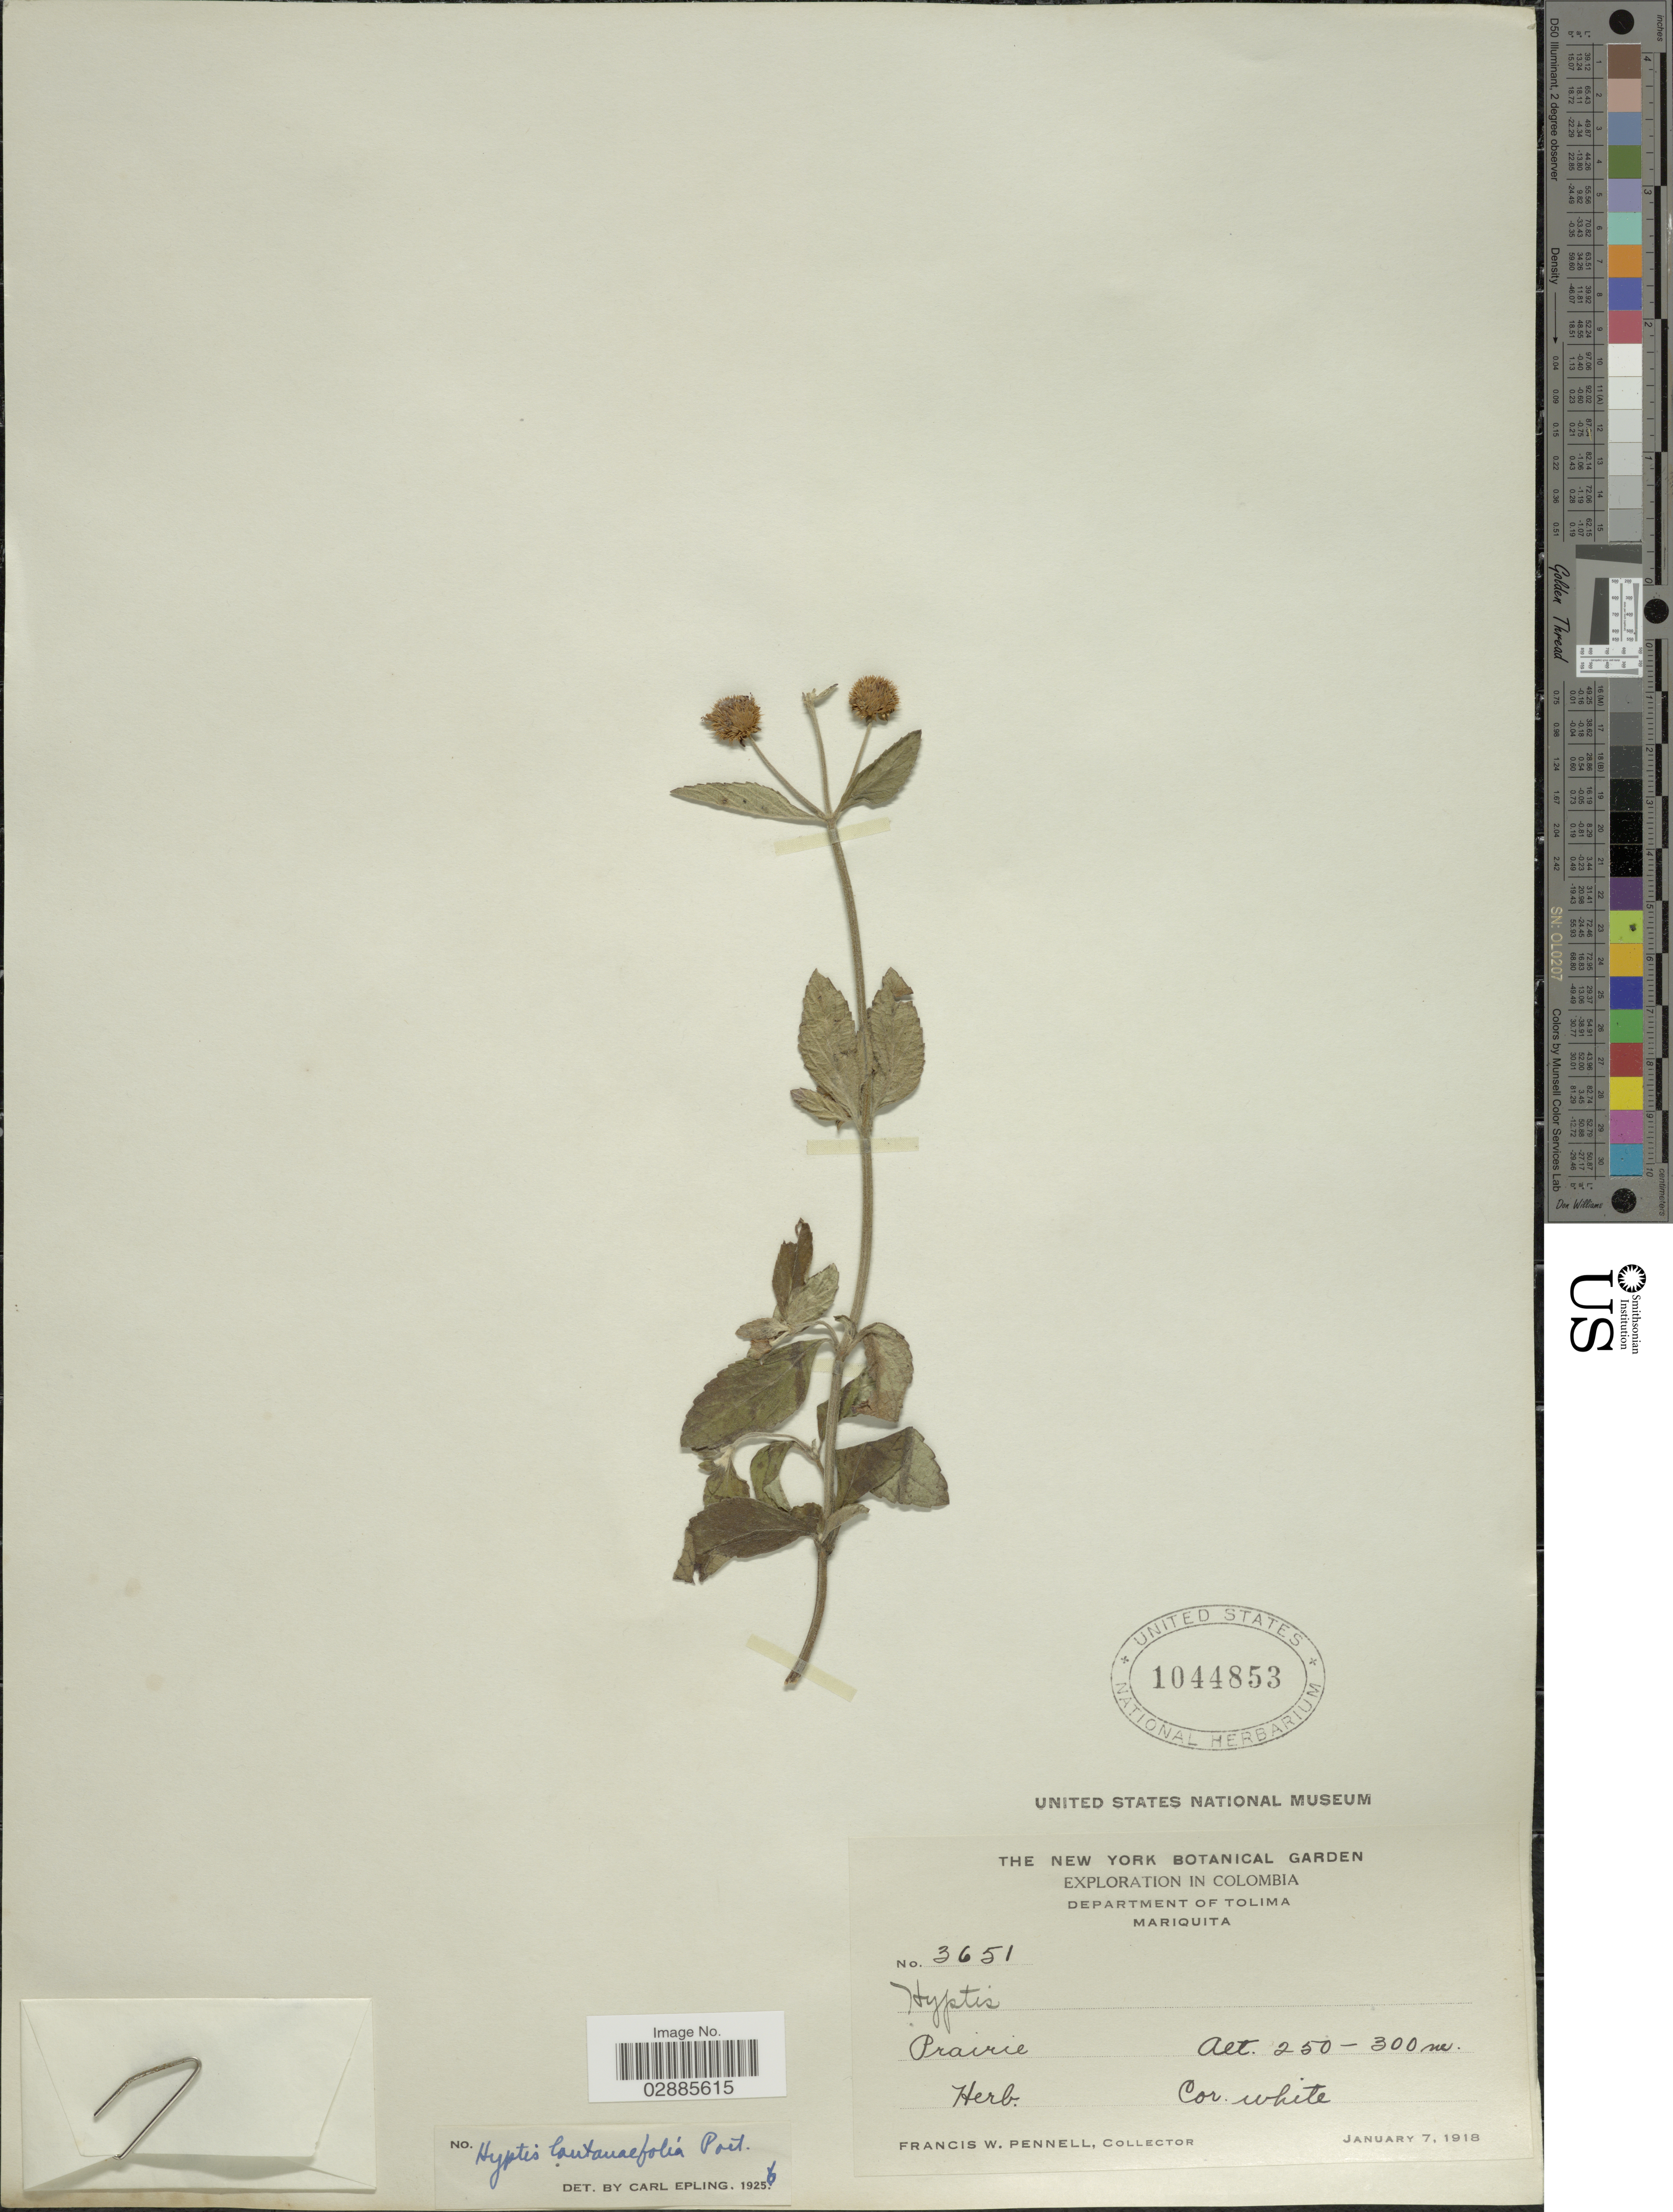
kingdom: Plantae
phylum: Tracheophyta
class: Magnoliopsida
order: Lamiales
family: Lamiaceae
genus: Hyptis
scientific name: Hyptis lantanifolia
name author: Poit.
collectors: F. W. Pennell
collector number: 3651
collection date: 1918-01-07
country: Colombia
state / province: Tolima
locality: Department of Tolima. Mariquita.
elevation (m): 250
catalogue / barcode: US 1044853